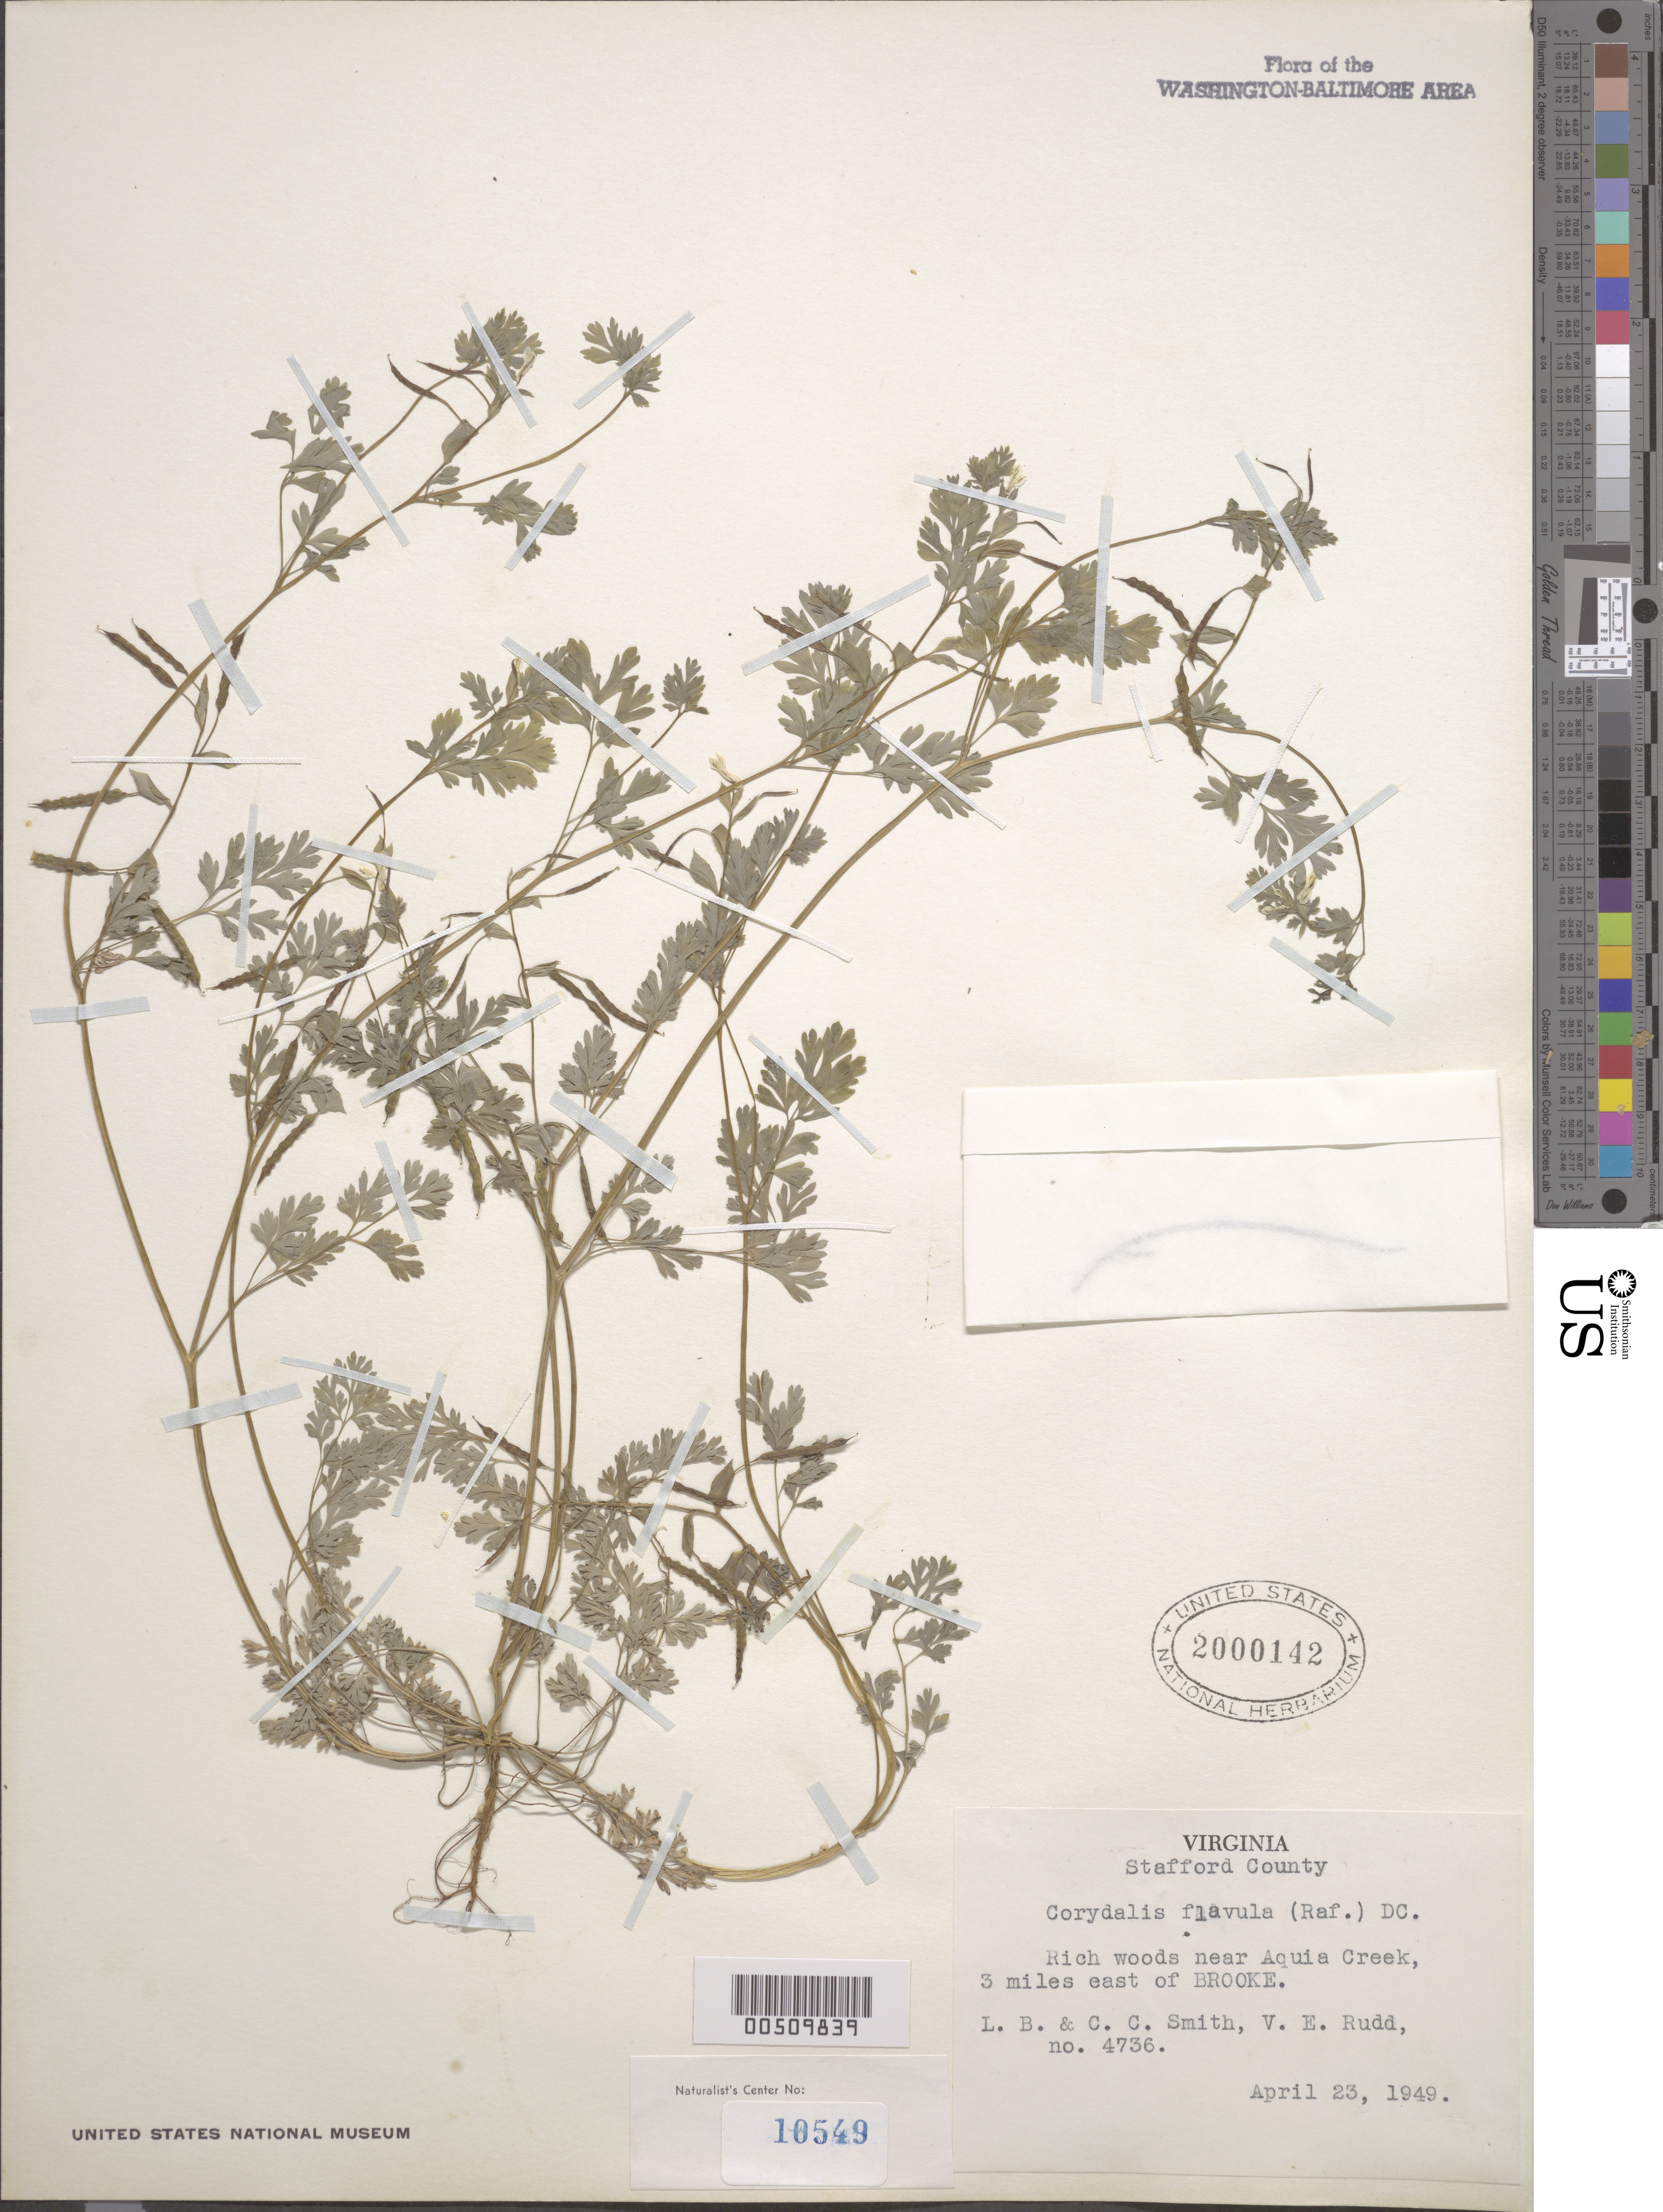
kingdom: Plantae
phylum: Tracheophyta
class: Magnoliopsida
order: Ranunculales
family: Papaveraceae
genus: Corydalis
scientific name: Corydalis flavula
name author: (Raf.) DC.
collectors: L. Smith, C. C. Smith & V. E. Rudd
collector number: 4736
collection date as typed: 23 Apr 1949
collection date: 1949-04-23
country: United States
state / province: Virginia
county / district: Stafford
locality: Near Aquia Creek, 3 mi. E of Brooke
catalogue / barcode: US 2000142